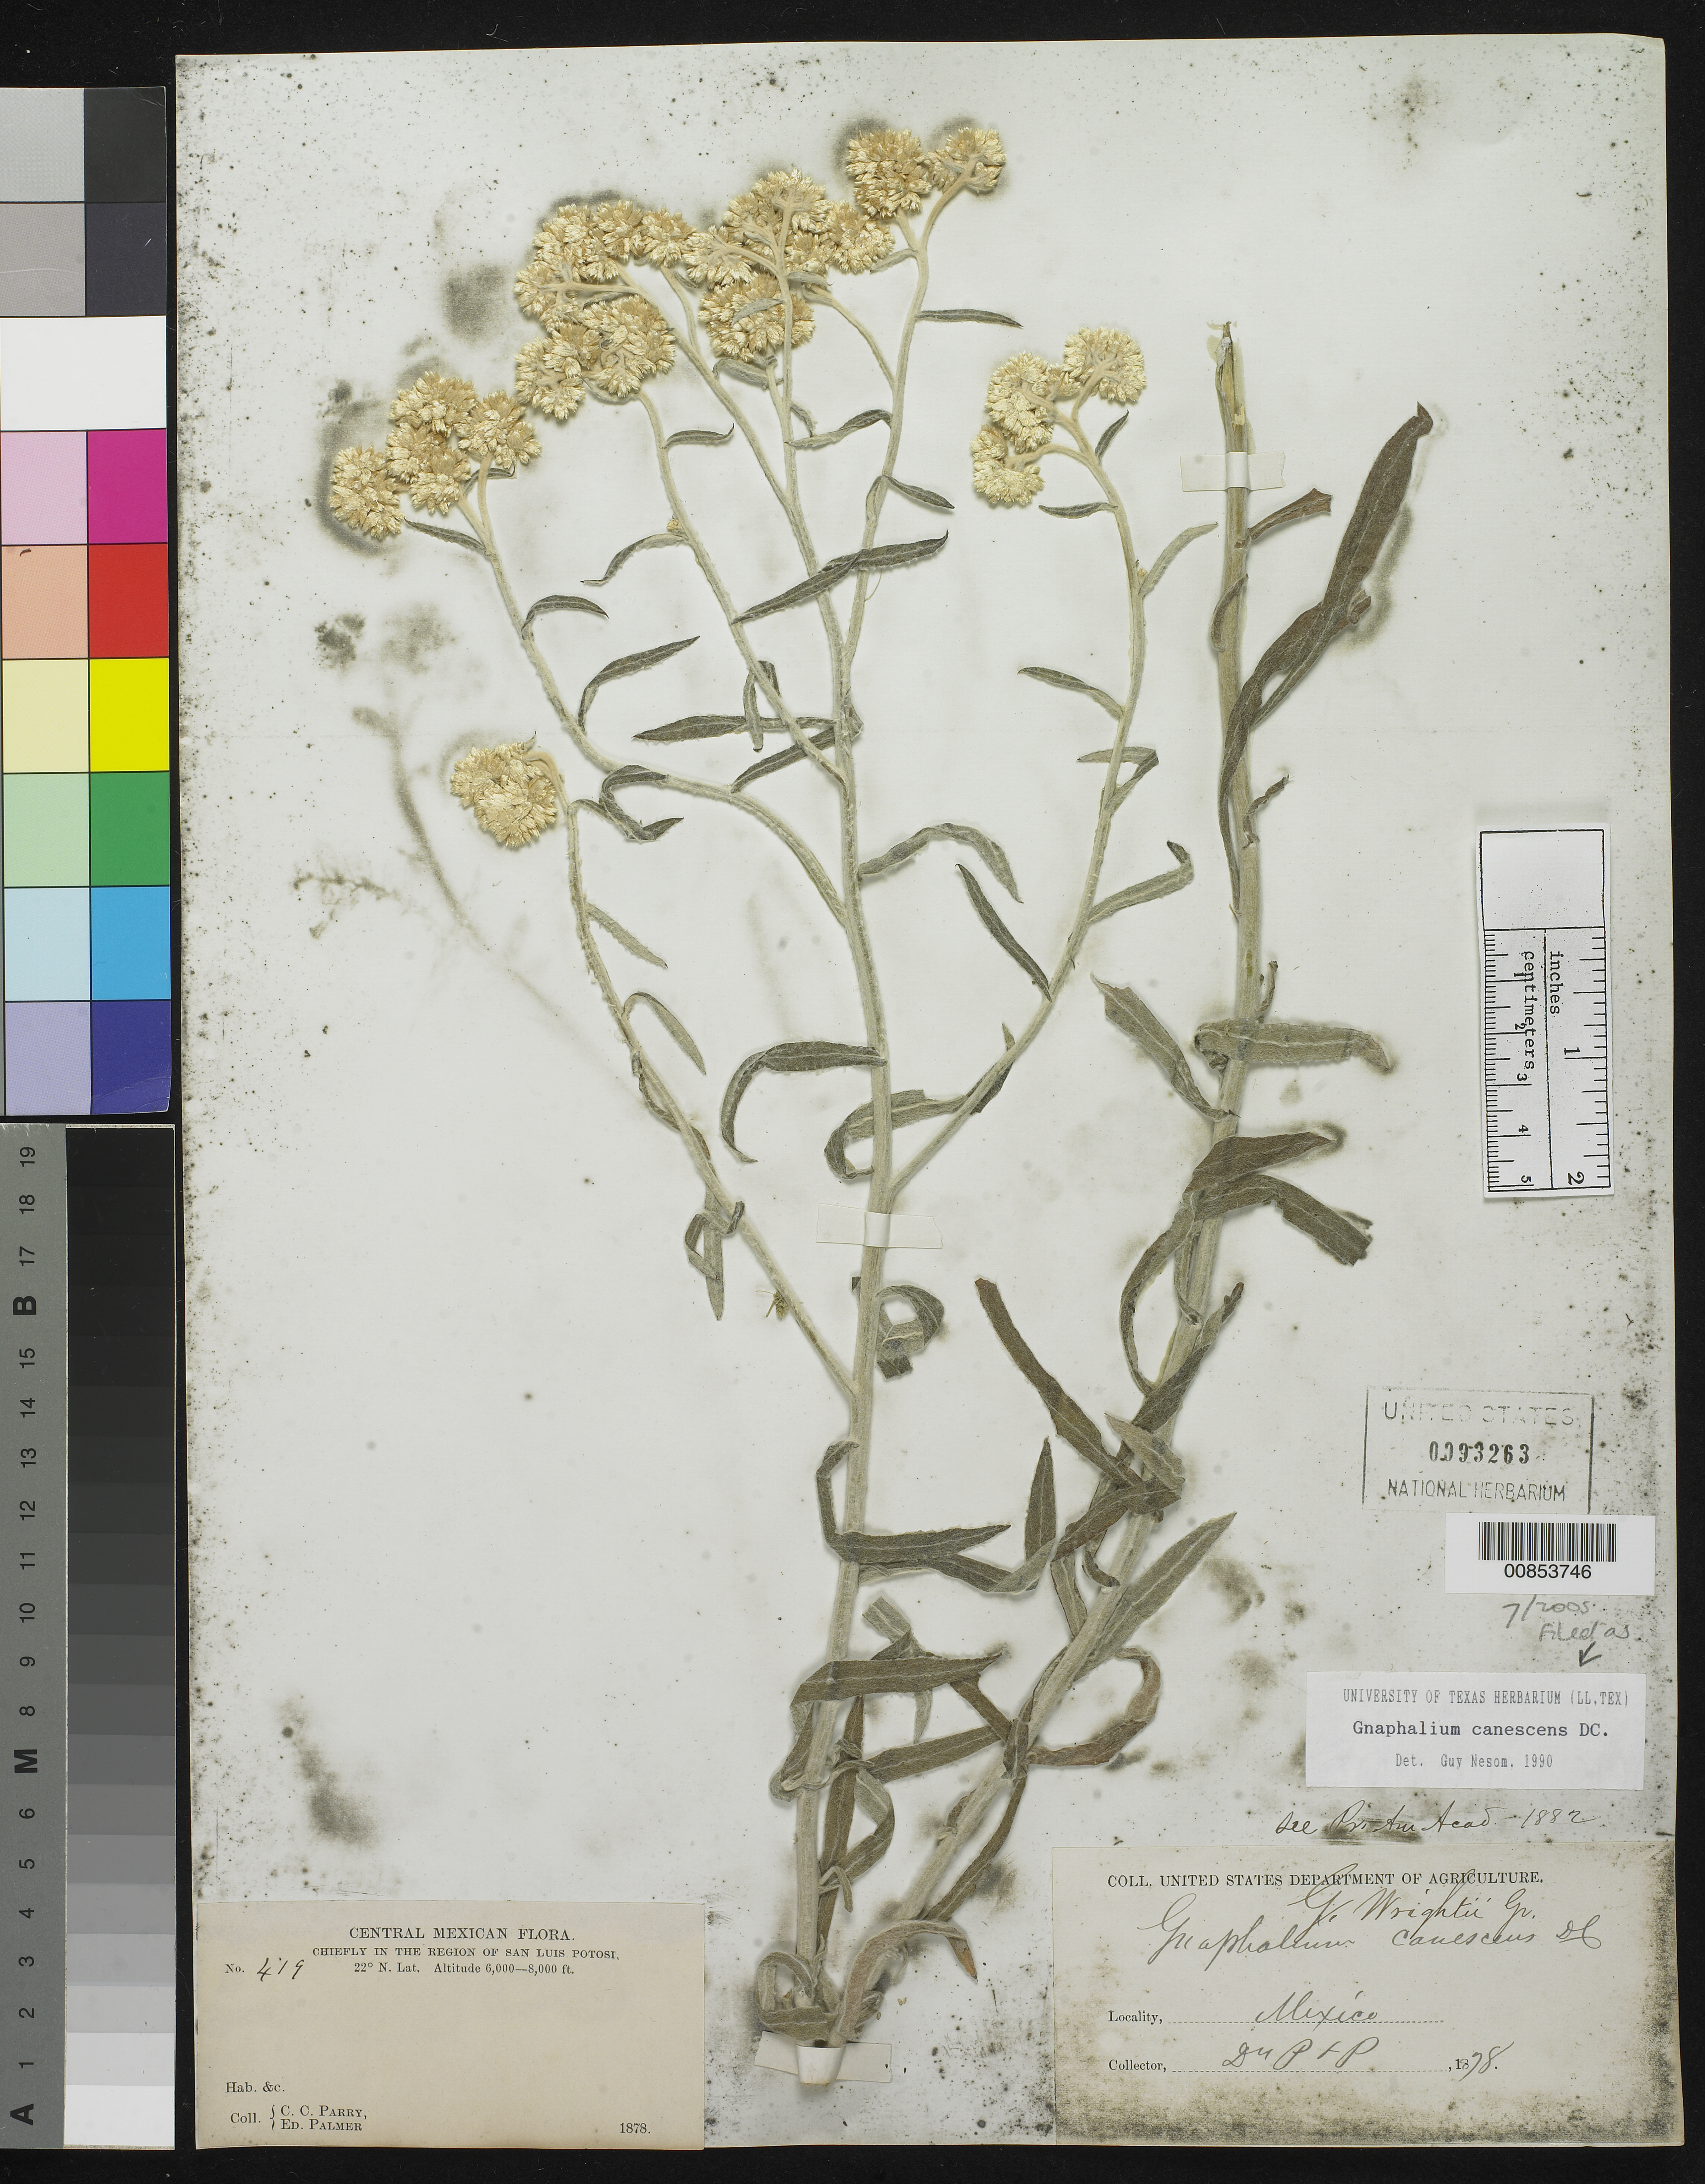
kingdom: Plantae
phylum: Tracheophyta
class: Magnoliopsida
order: Asterales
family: Asteraceae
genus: Pseudognaphalium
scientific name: Pseudognaphalium canescens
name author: (DC.) Anderb.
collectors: C. C. Parry & E. Palmer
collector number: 419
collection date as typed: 1878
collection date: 1878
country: Mexico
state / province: San Luis Potosí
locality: Chiefly in the region of San Luis Potosí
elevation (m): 1829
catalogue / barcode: US 93263